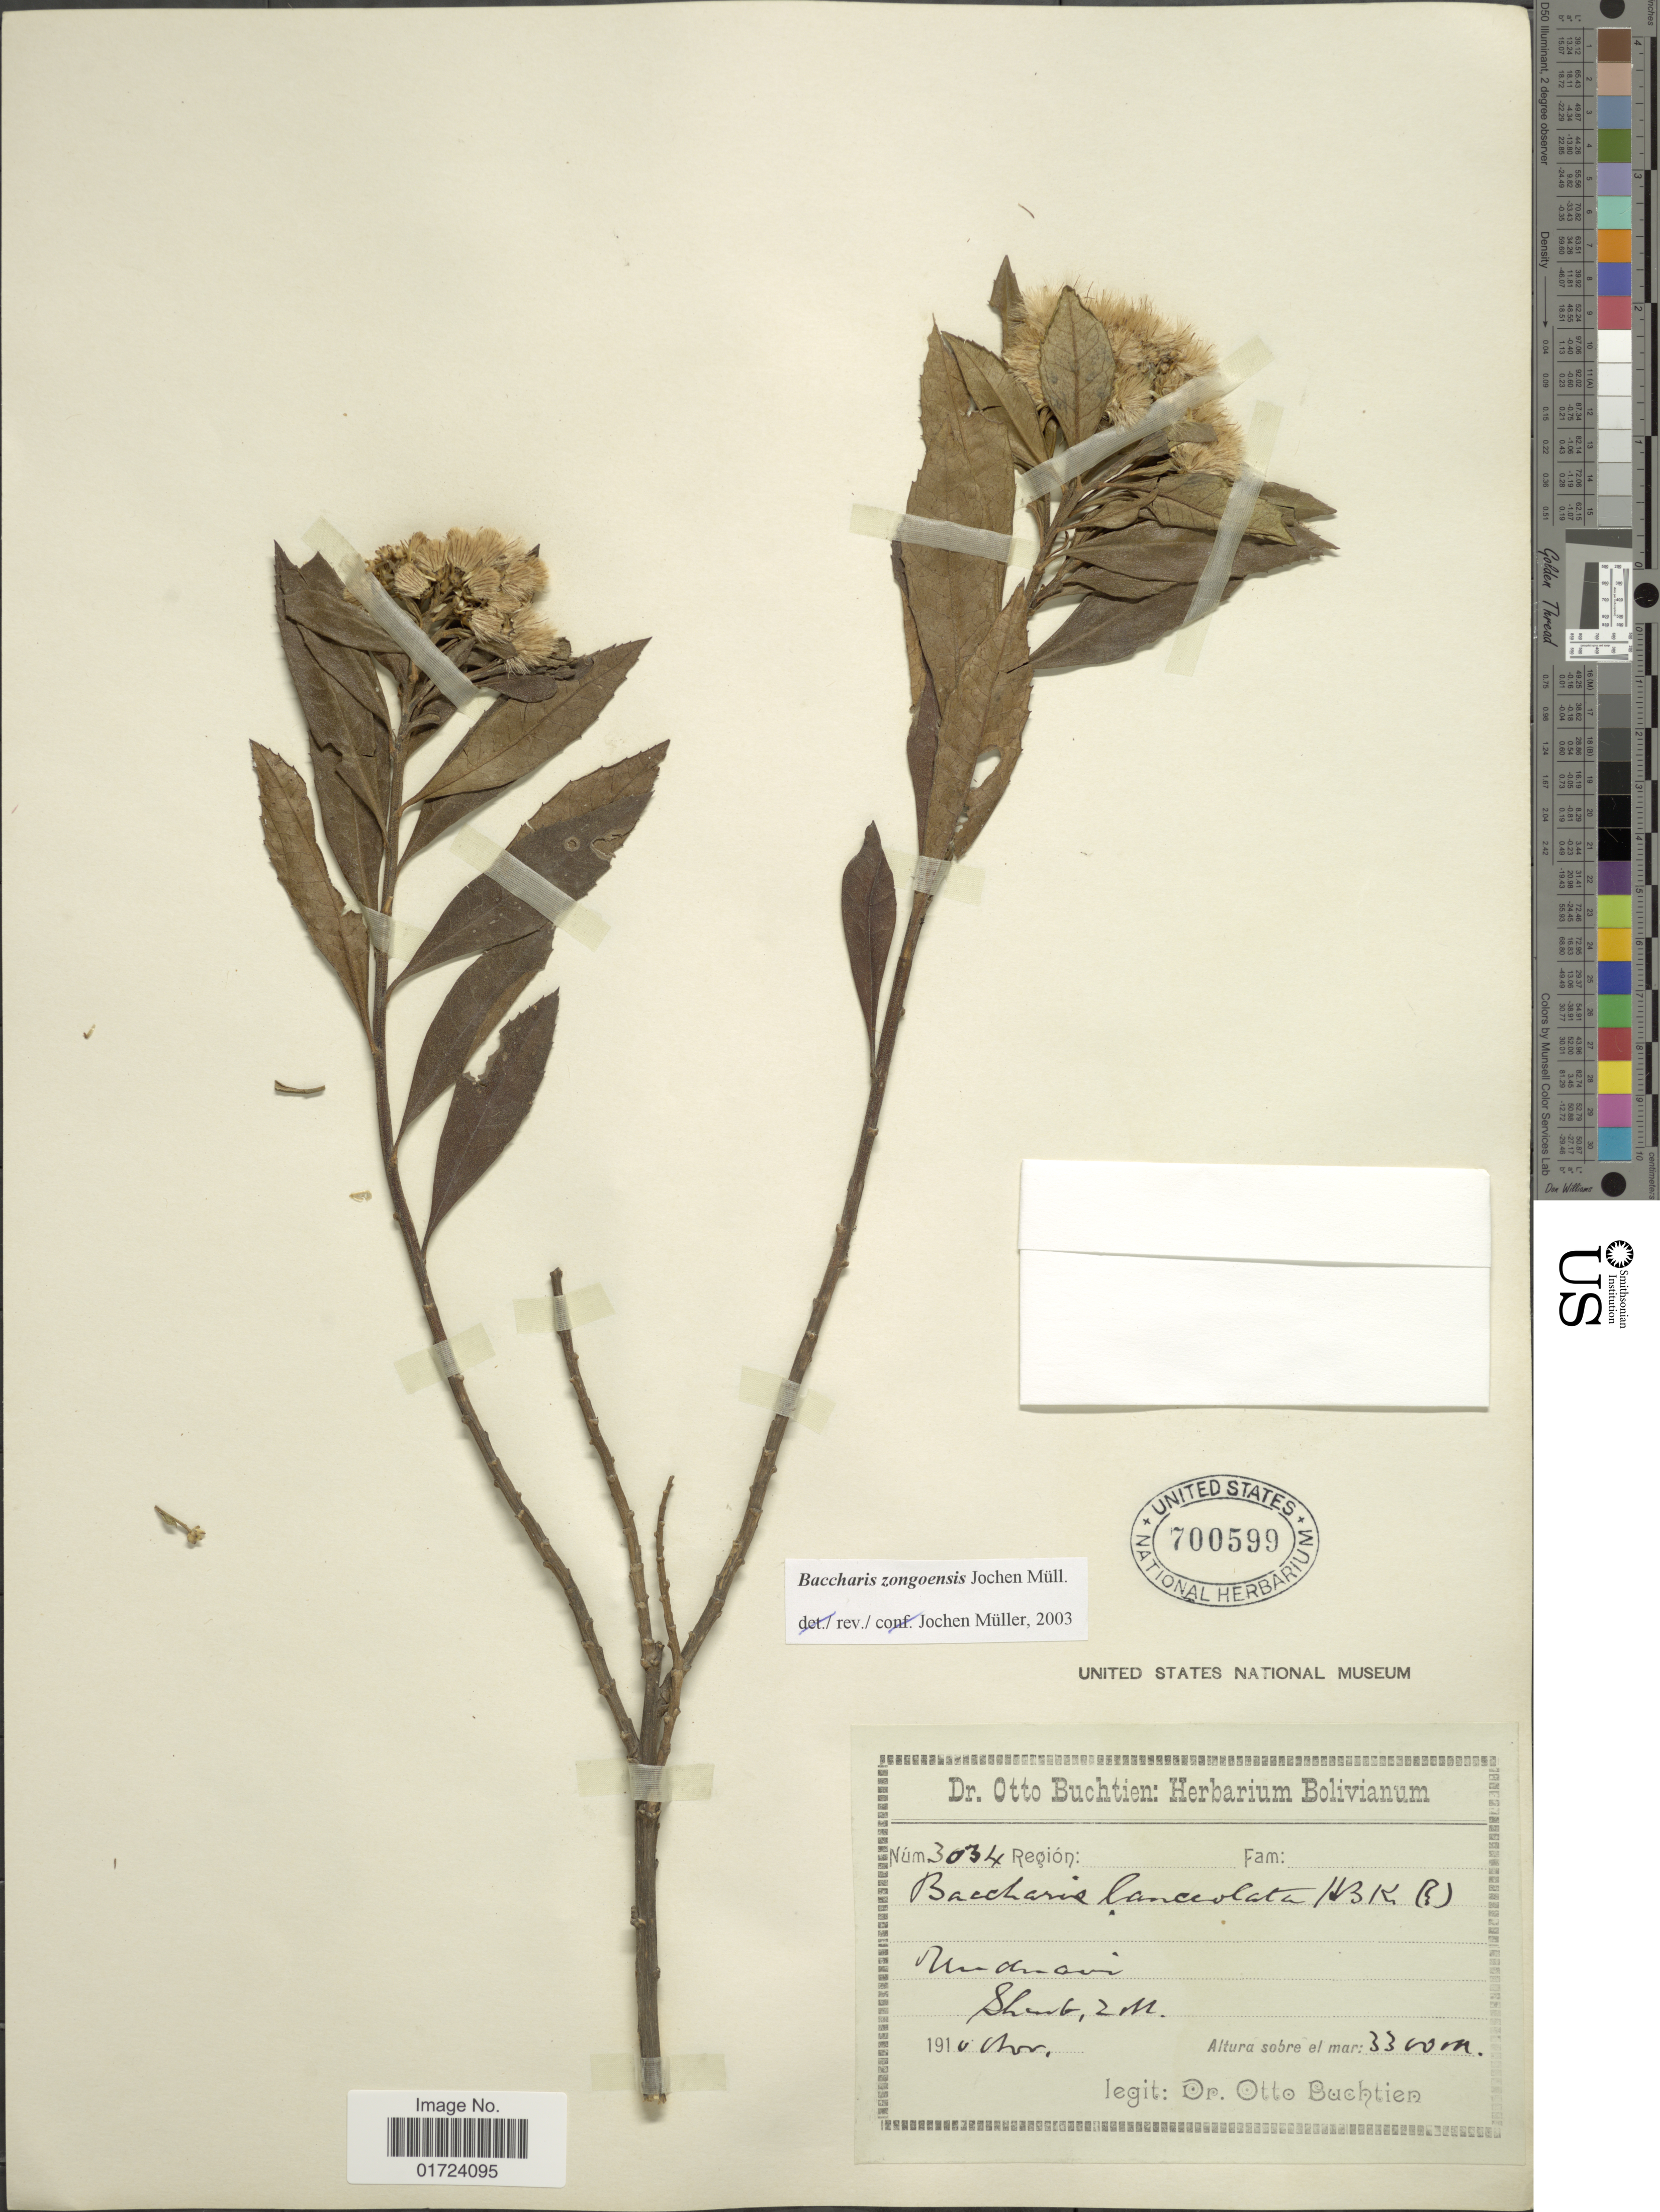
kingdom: Plantae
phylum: Tracheophyta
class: Magnoliopsida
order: Asterales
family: Asteraceae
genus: Baccharis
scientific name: Baccharis zongoensis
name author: Joch. Müll.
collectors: O. Buchtien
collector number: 3034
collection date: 1910-11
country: Bolivia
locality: Unduavi.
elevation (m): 3300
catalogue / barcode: US 700599